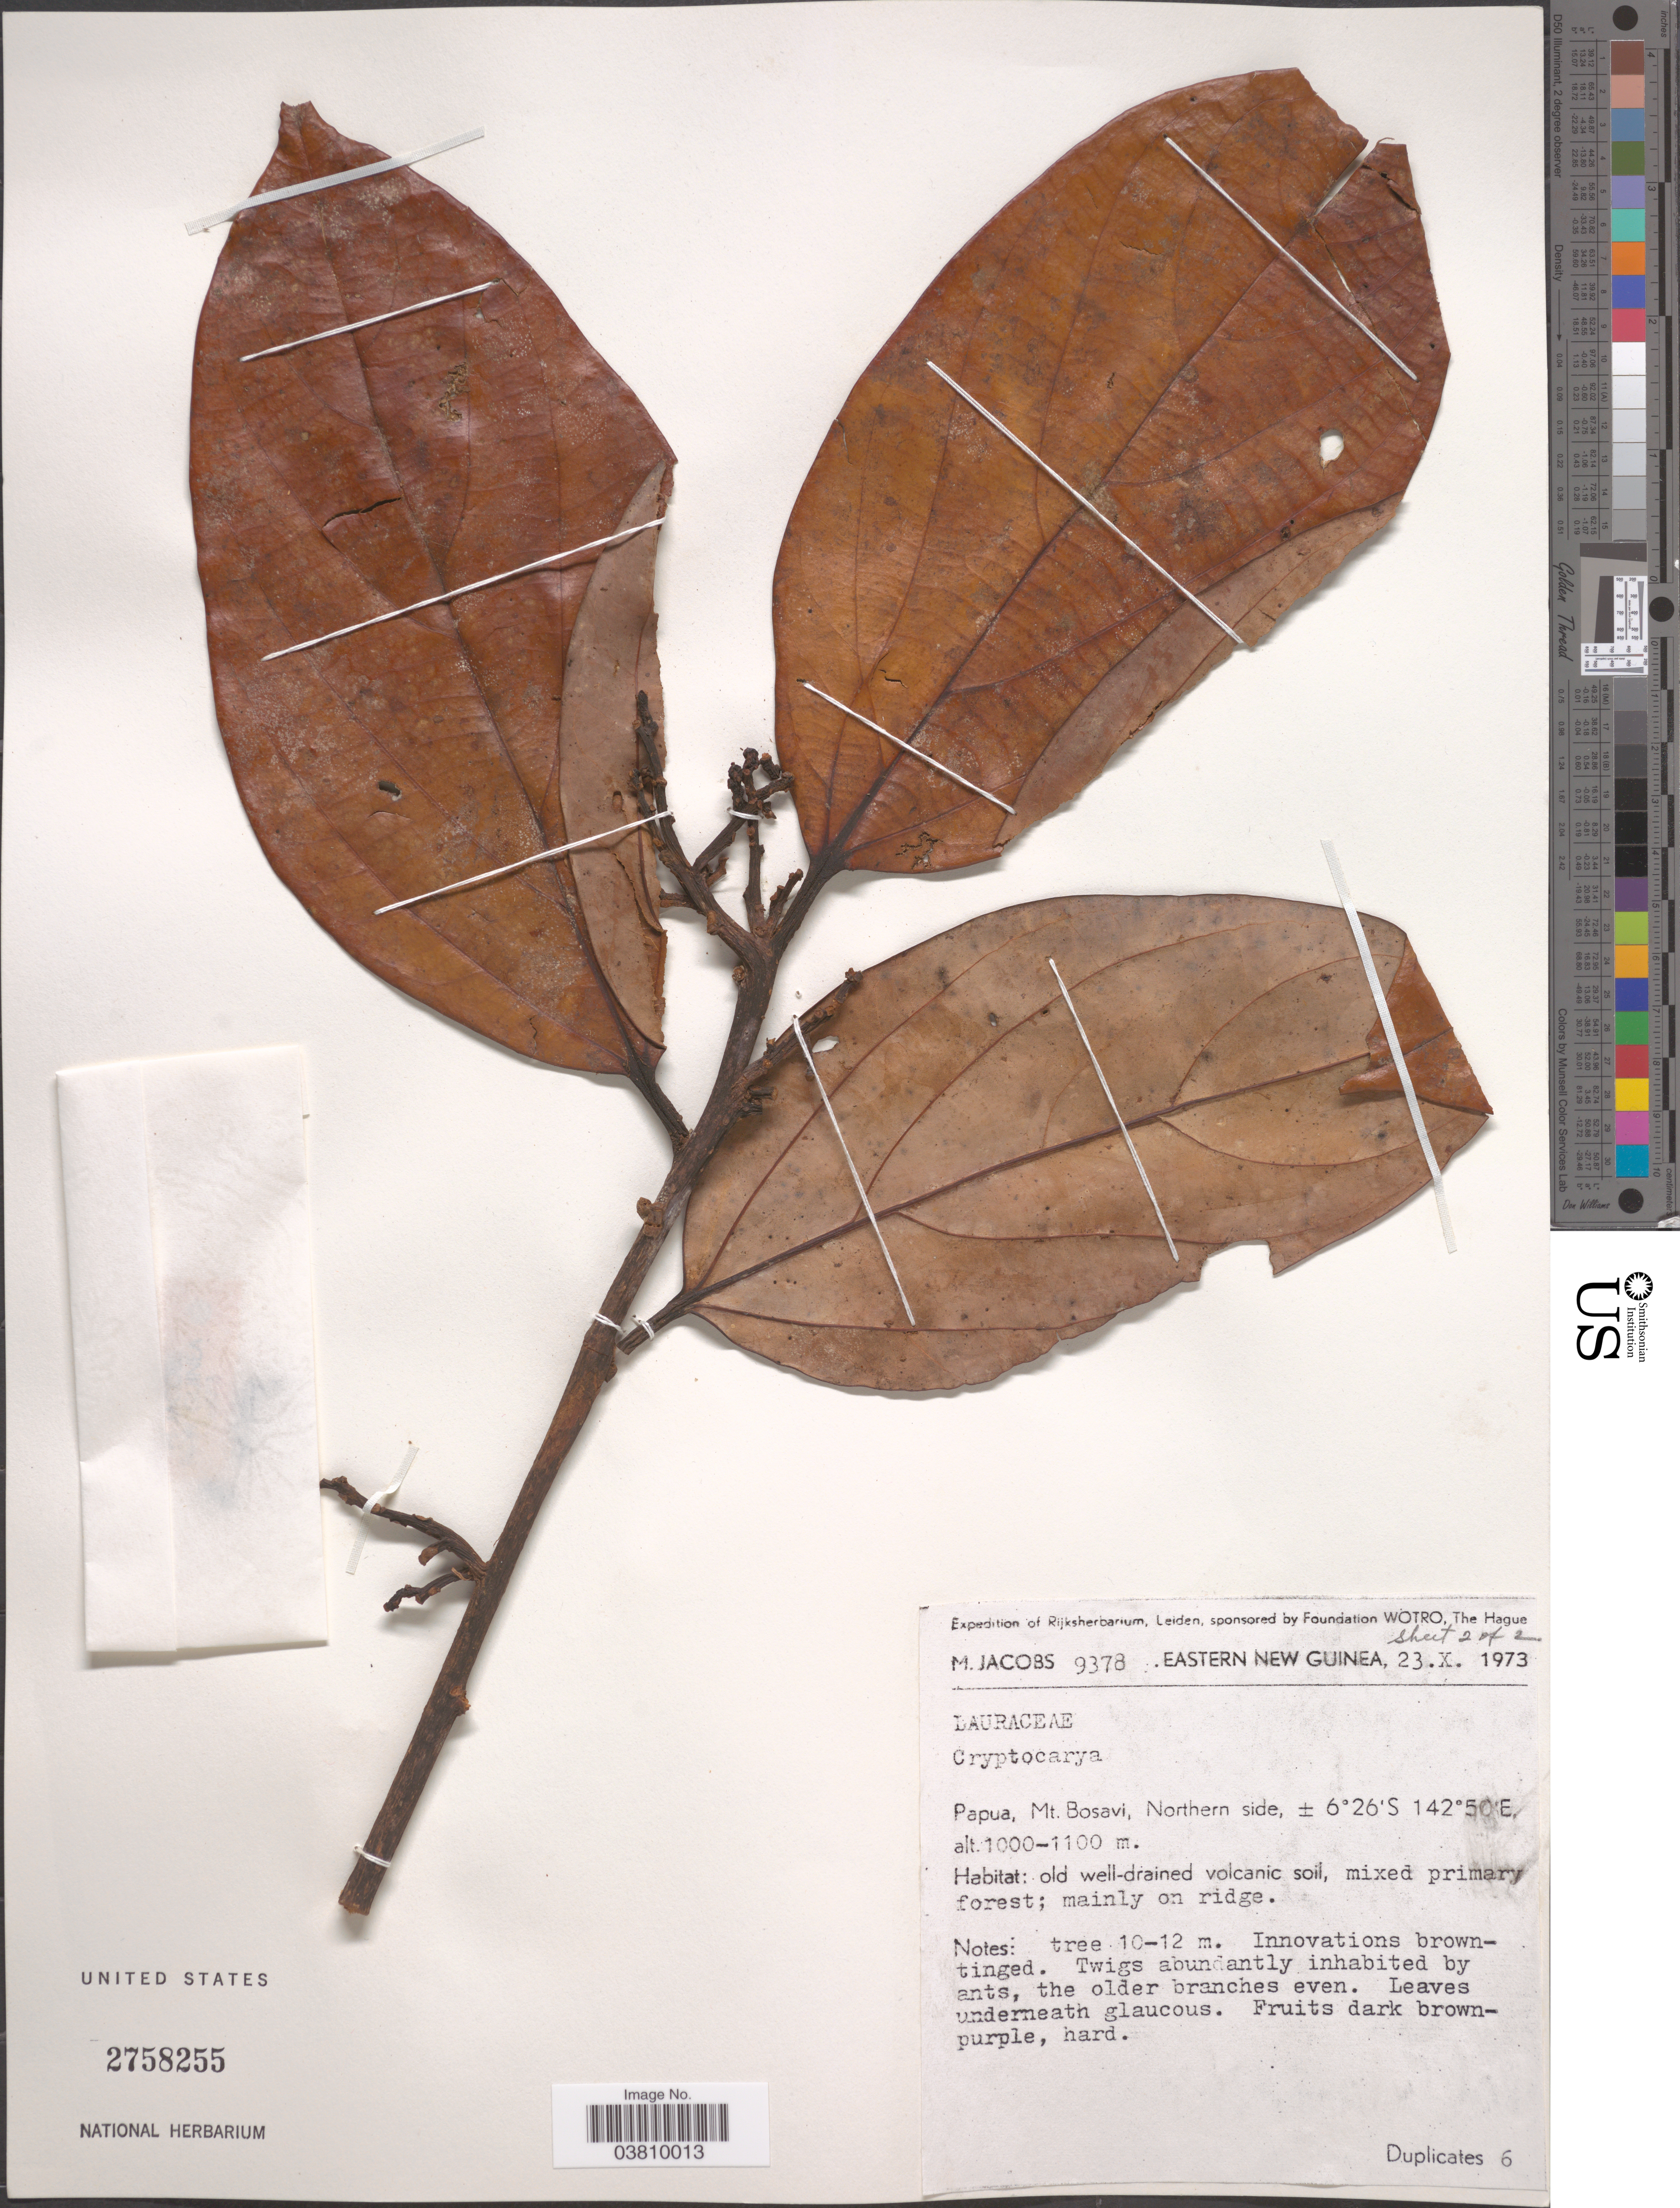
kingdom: Plantae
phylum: Tracheophyta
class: Magnoliopsida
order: Laurales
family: Lauraceae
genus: Cryptocarya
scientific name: Cryptocarya sp.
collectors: M. Jacobs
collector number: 9378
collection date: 1973-10-23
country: Papua New Guinea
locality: Eastern New Guinea. Papua, Mt. Bosavi, Northern side.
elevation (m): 1000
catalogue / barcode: US 2758255